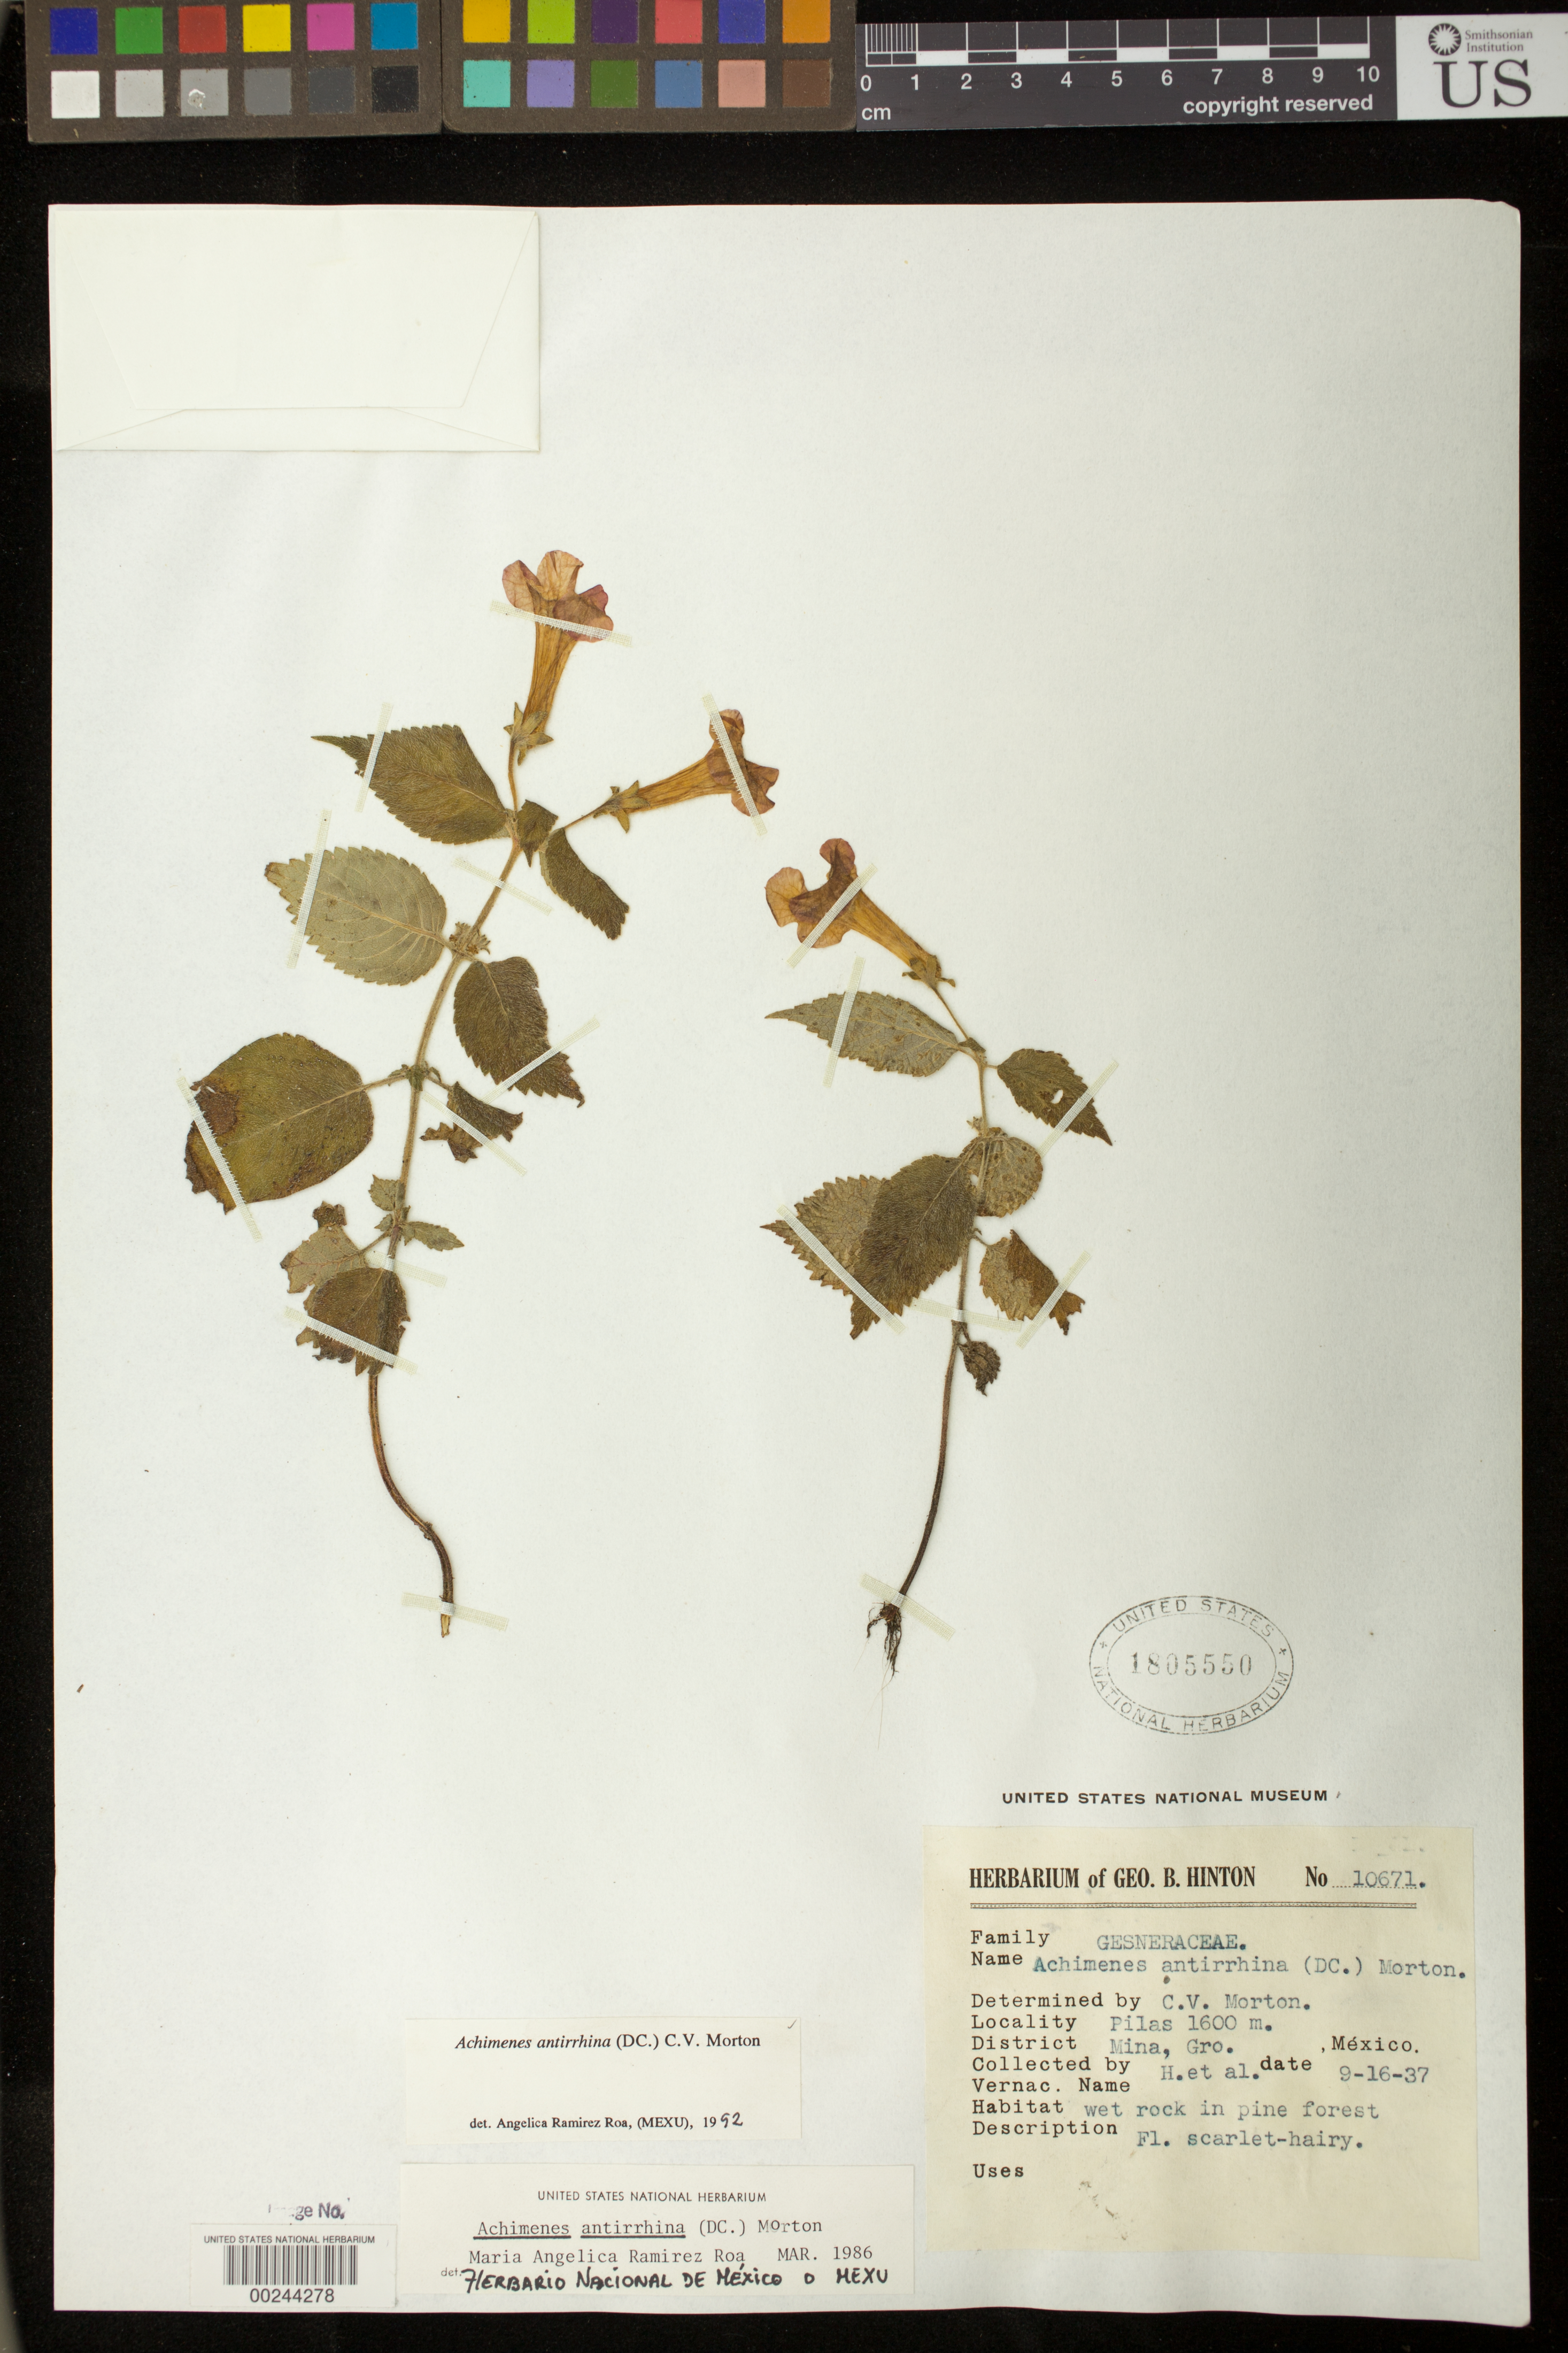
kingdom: Plantae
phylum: Tracheophyta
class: Magnoliopsida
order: Lamiales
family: Gesneriaceae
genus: Achimenes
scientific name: Achimenes antirrhina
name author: (DC.) C.V. Morton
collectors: G. B. Hinton & et al.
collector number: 10671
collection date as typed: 16 Sep 1937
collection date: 1937-09-16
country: Mexico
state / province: Guerrero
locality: Dist. of Mina, Pilas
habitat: Wet rock in pine forest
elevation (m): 1600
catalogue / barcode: US 1805550